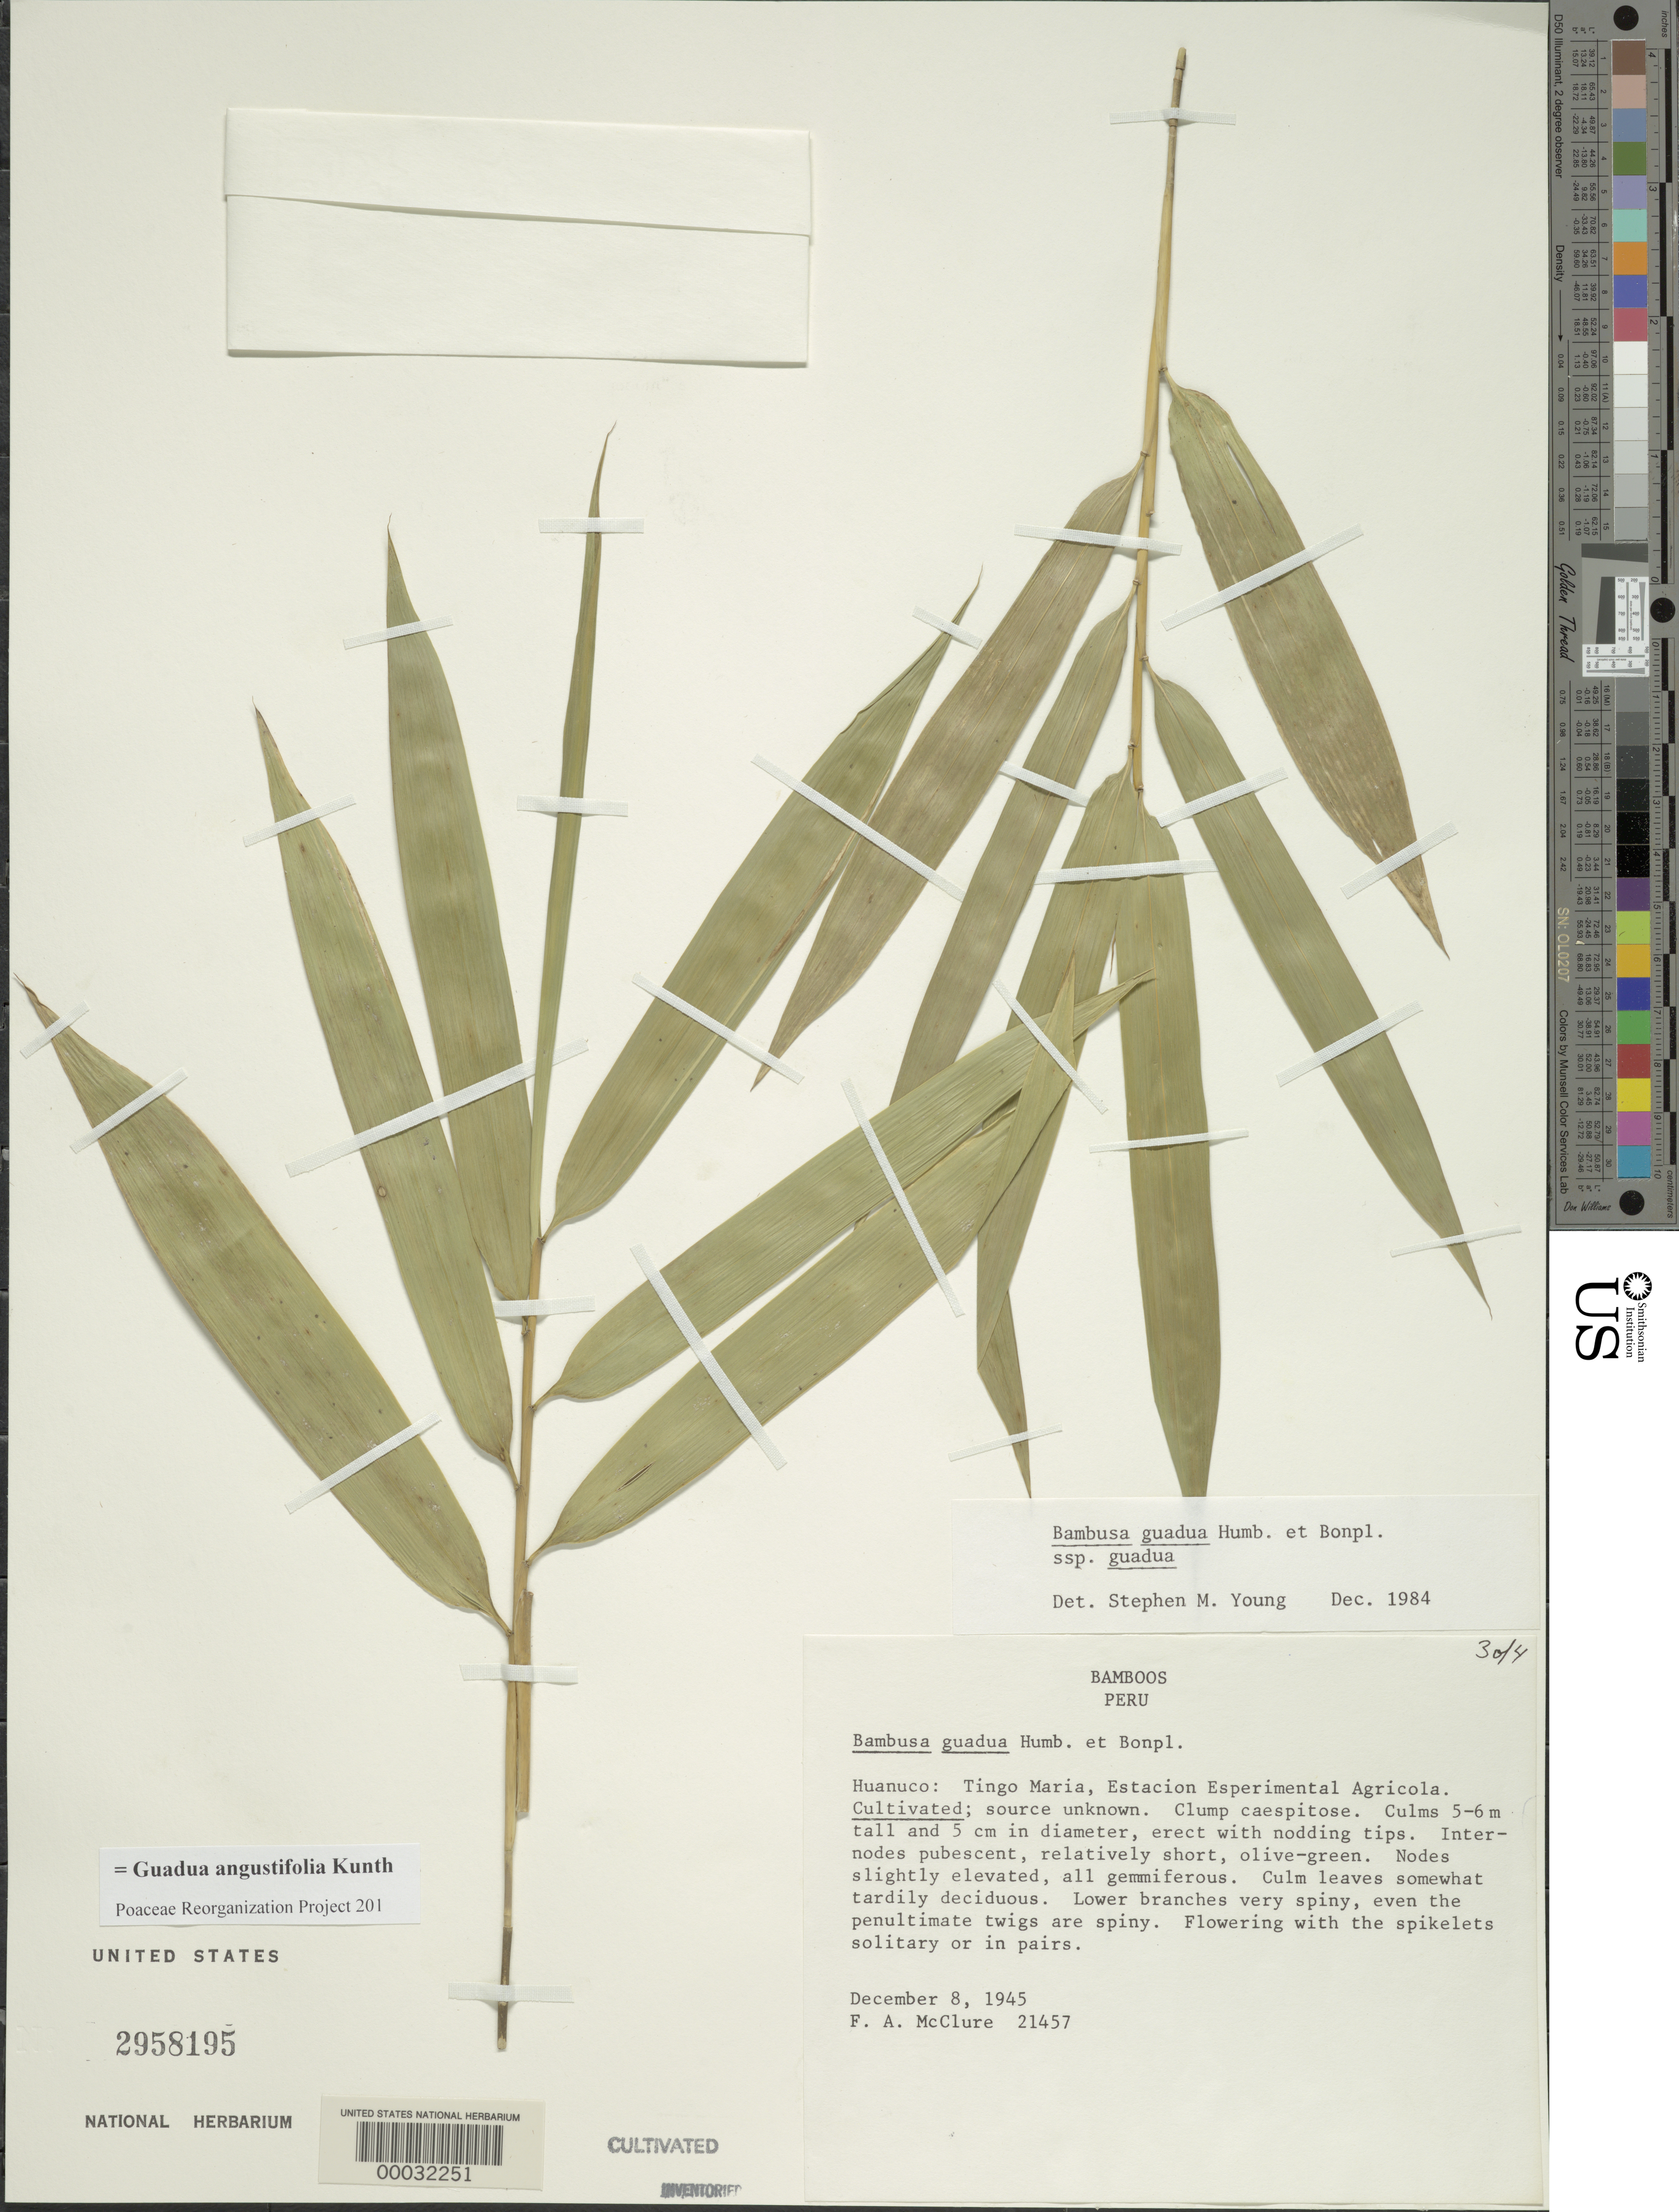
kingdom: Plantae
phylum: Tracheophyta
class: Liliopsida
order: Poales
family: Poaceae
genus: Guadua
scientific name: Guadua angustifolia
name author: Kunth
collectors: F. A. McClure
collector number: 21457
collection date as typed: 08 Dec 1945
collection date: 1945-12-08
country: Peru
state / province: Huánuco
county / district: Leoncio Prado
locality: Tingo María, Estación Experimental Agrícola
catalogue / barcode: US 2958195